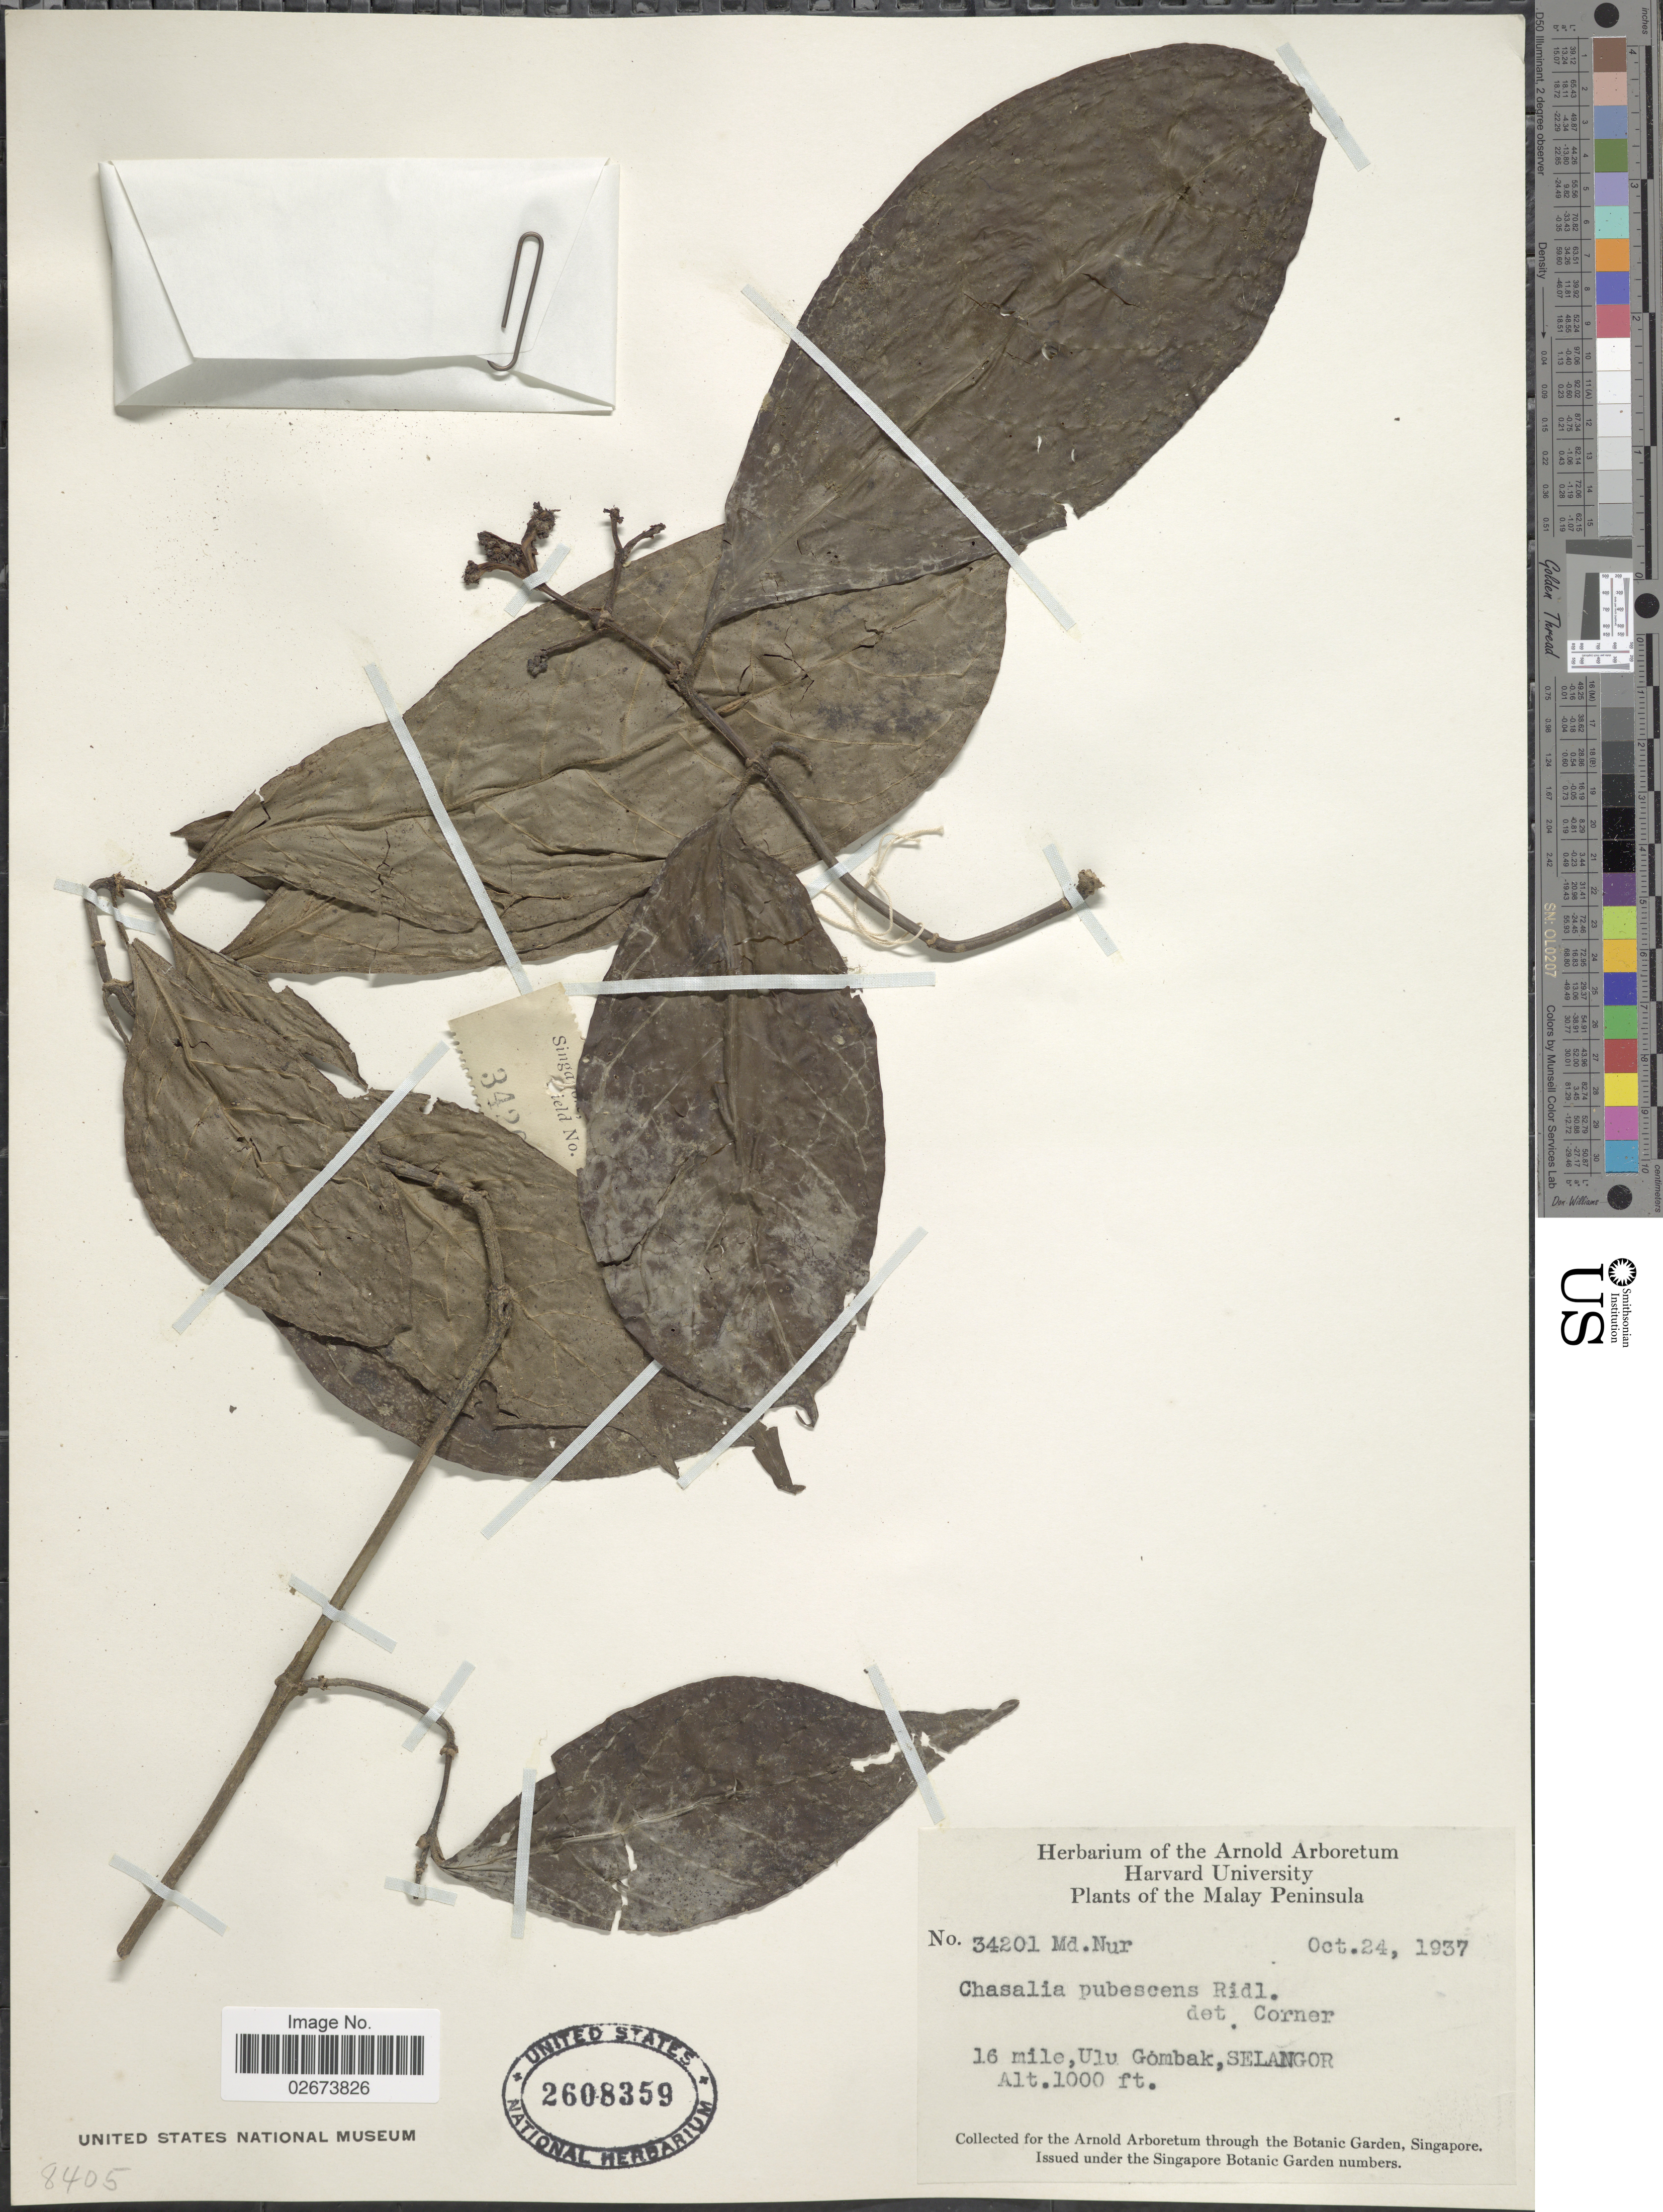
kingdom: Plantae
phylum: Tracheophyta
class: Magnoliopsida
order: Gentianales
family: Rubiaceae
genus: Chassalia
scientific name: Chassalia pubescens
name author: Ridl.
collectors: M. Nur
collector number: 34201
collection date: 1937-10-24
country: Malaysia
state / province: Selangor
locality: Malay Peninsula, 16 mile, Ulu Gombak.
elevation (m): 305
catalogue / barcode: US 2608359